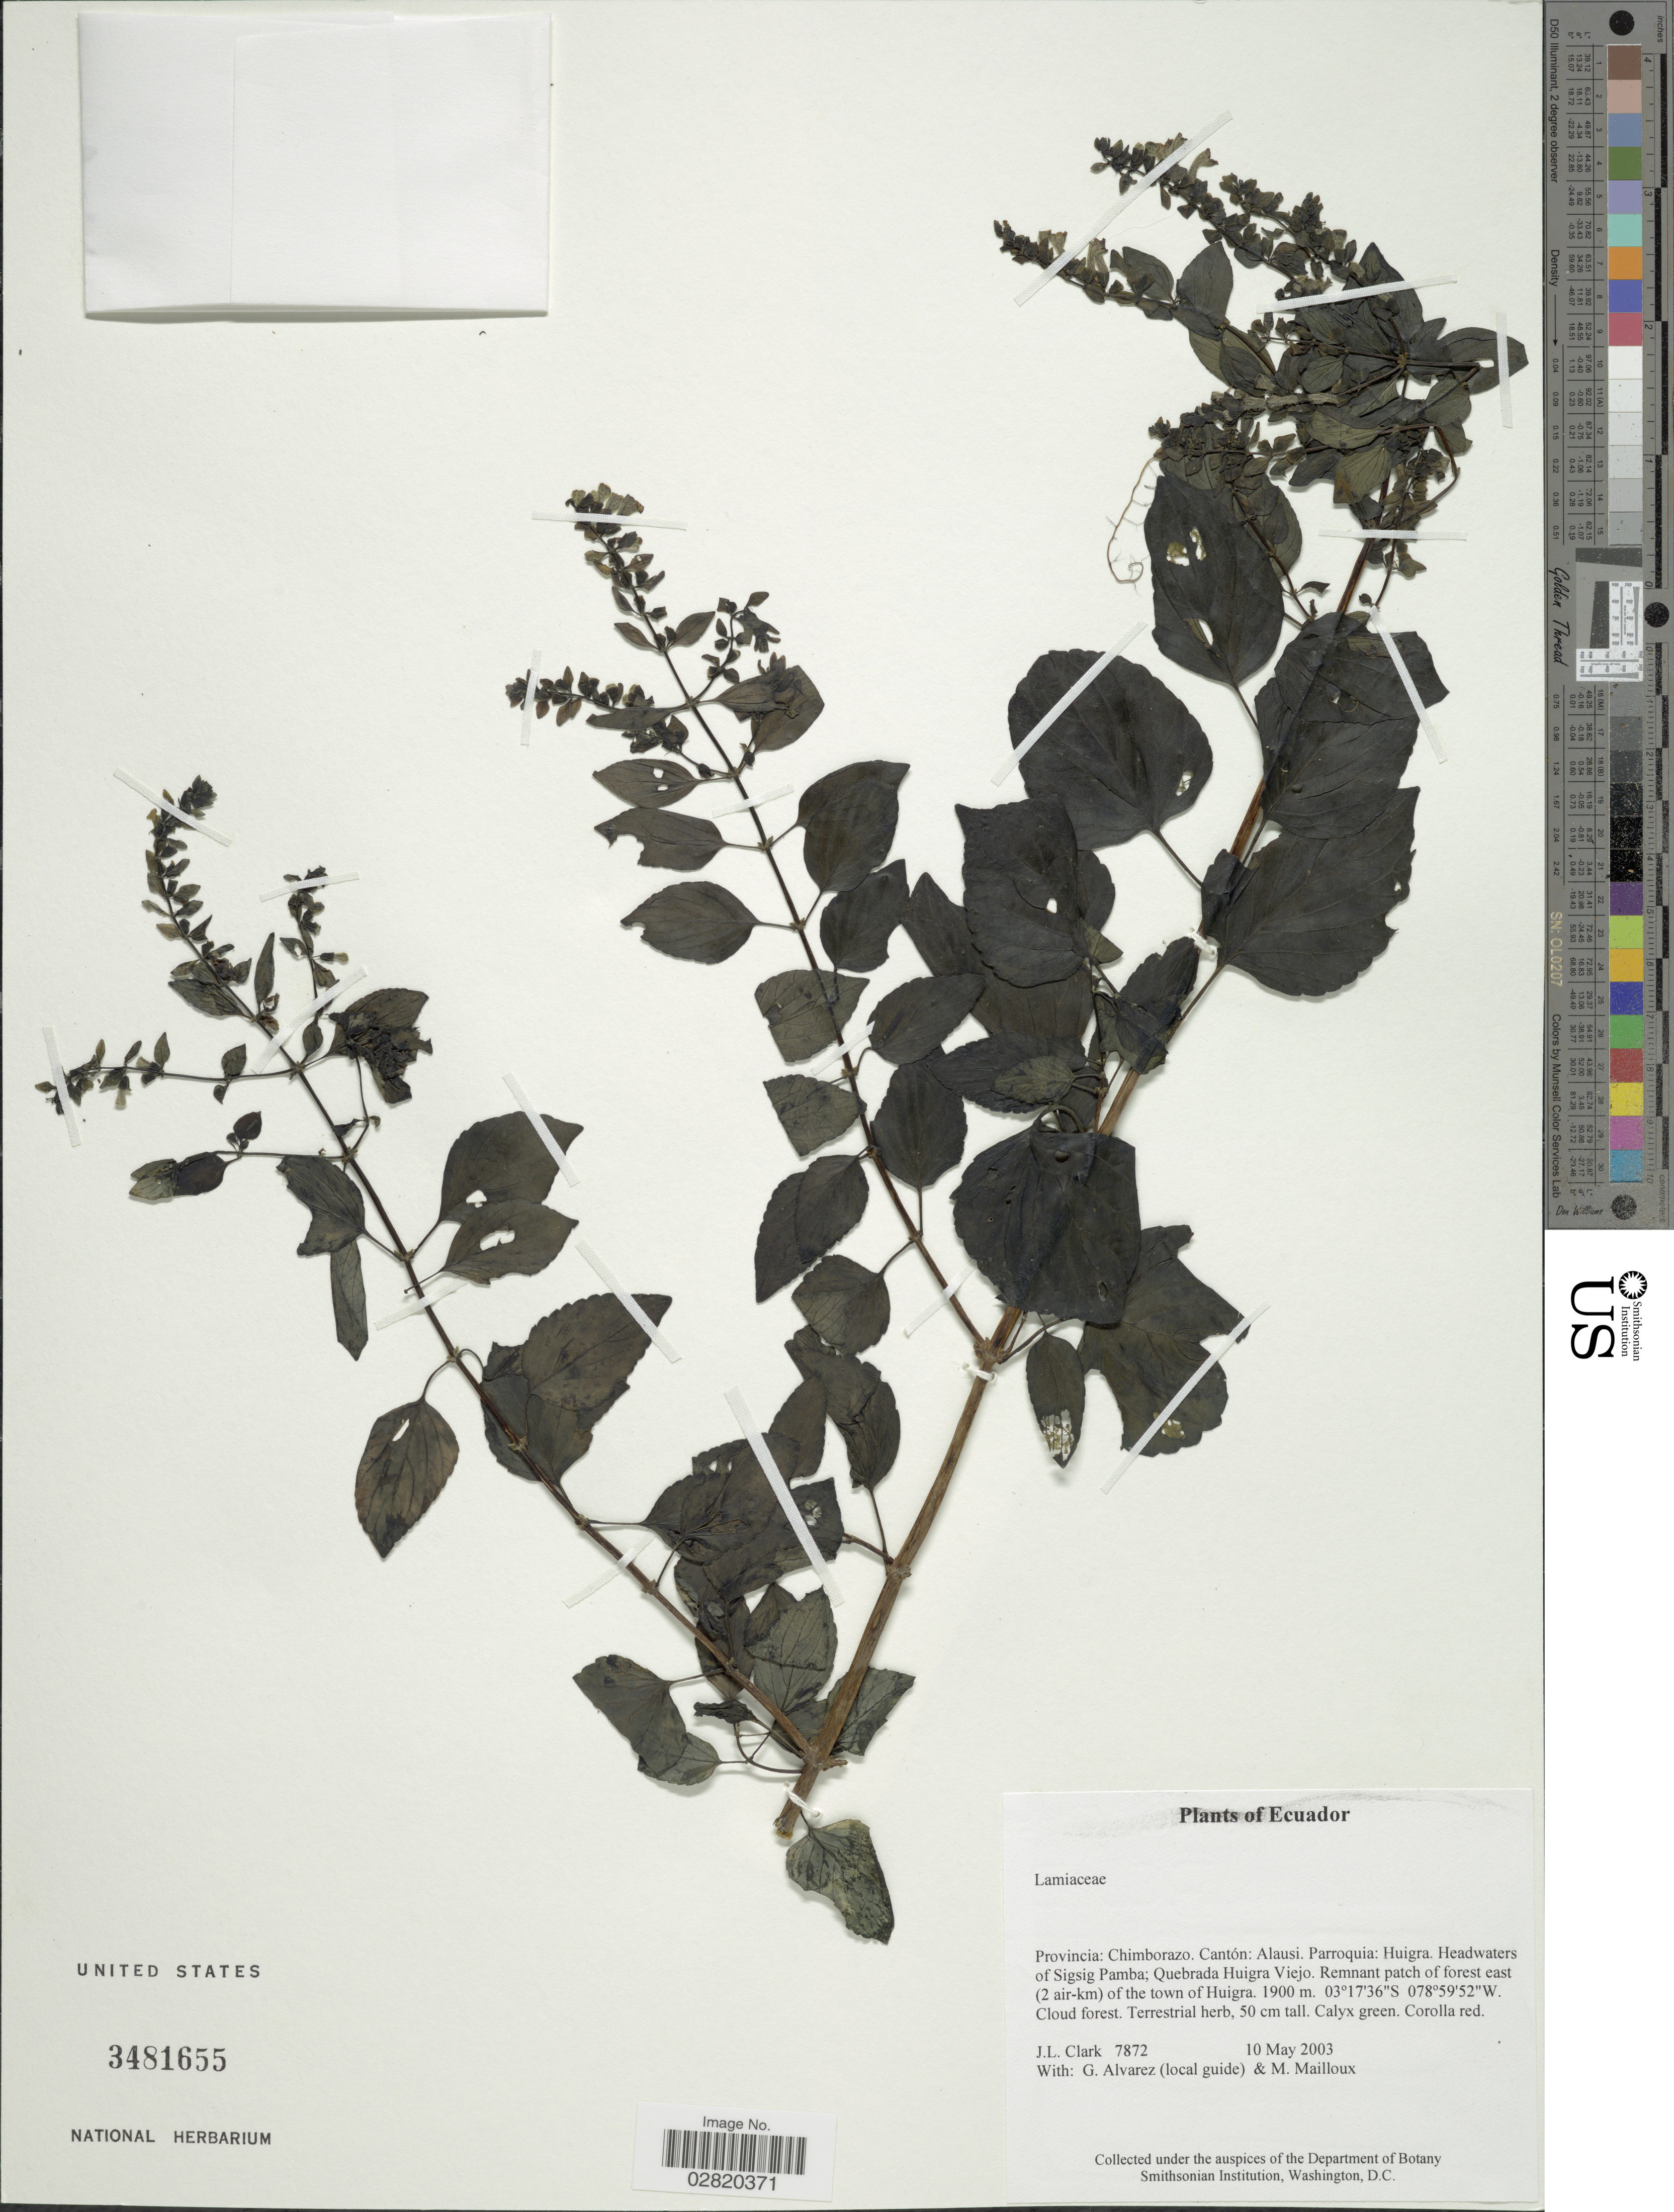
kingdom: Plantae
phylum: Tracheophyta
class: Magnoliopsida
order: Lamiales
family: Lamiaceae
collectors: J. L. Clark, G. Alvarez (local guide) & M. Mailloux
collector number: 7872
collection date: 2003-05-10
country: Ecuador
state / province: Chimborazo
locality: Cantón: Alausi. Parroquia: Huigra. Headwaters of Sigsig Pamba; Quebrada Huigra Viejo. Remnant patch of forest east (2air-km) of the town of Huigra.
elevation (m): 1900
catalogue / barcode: US 3481655